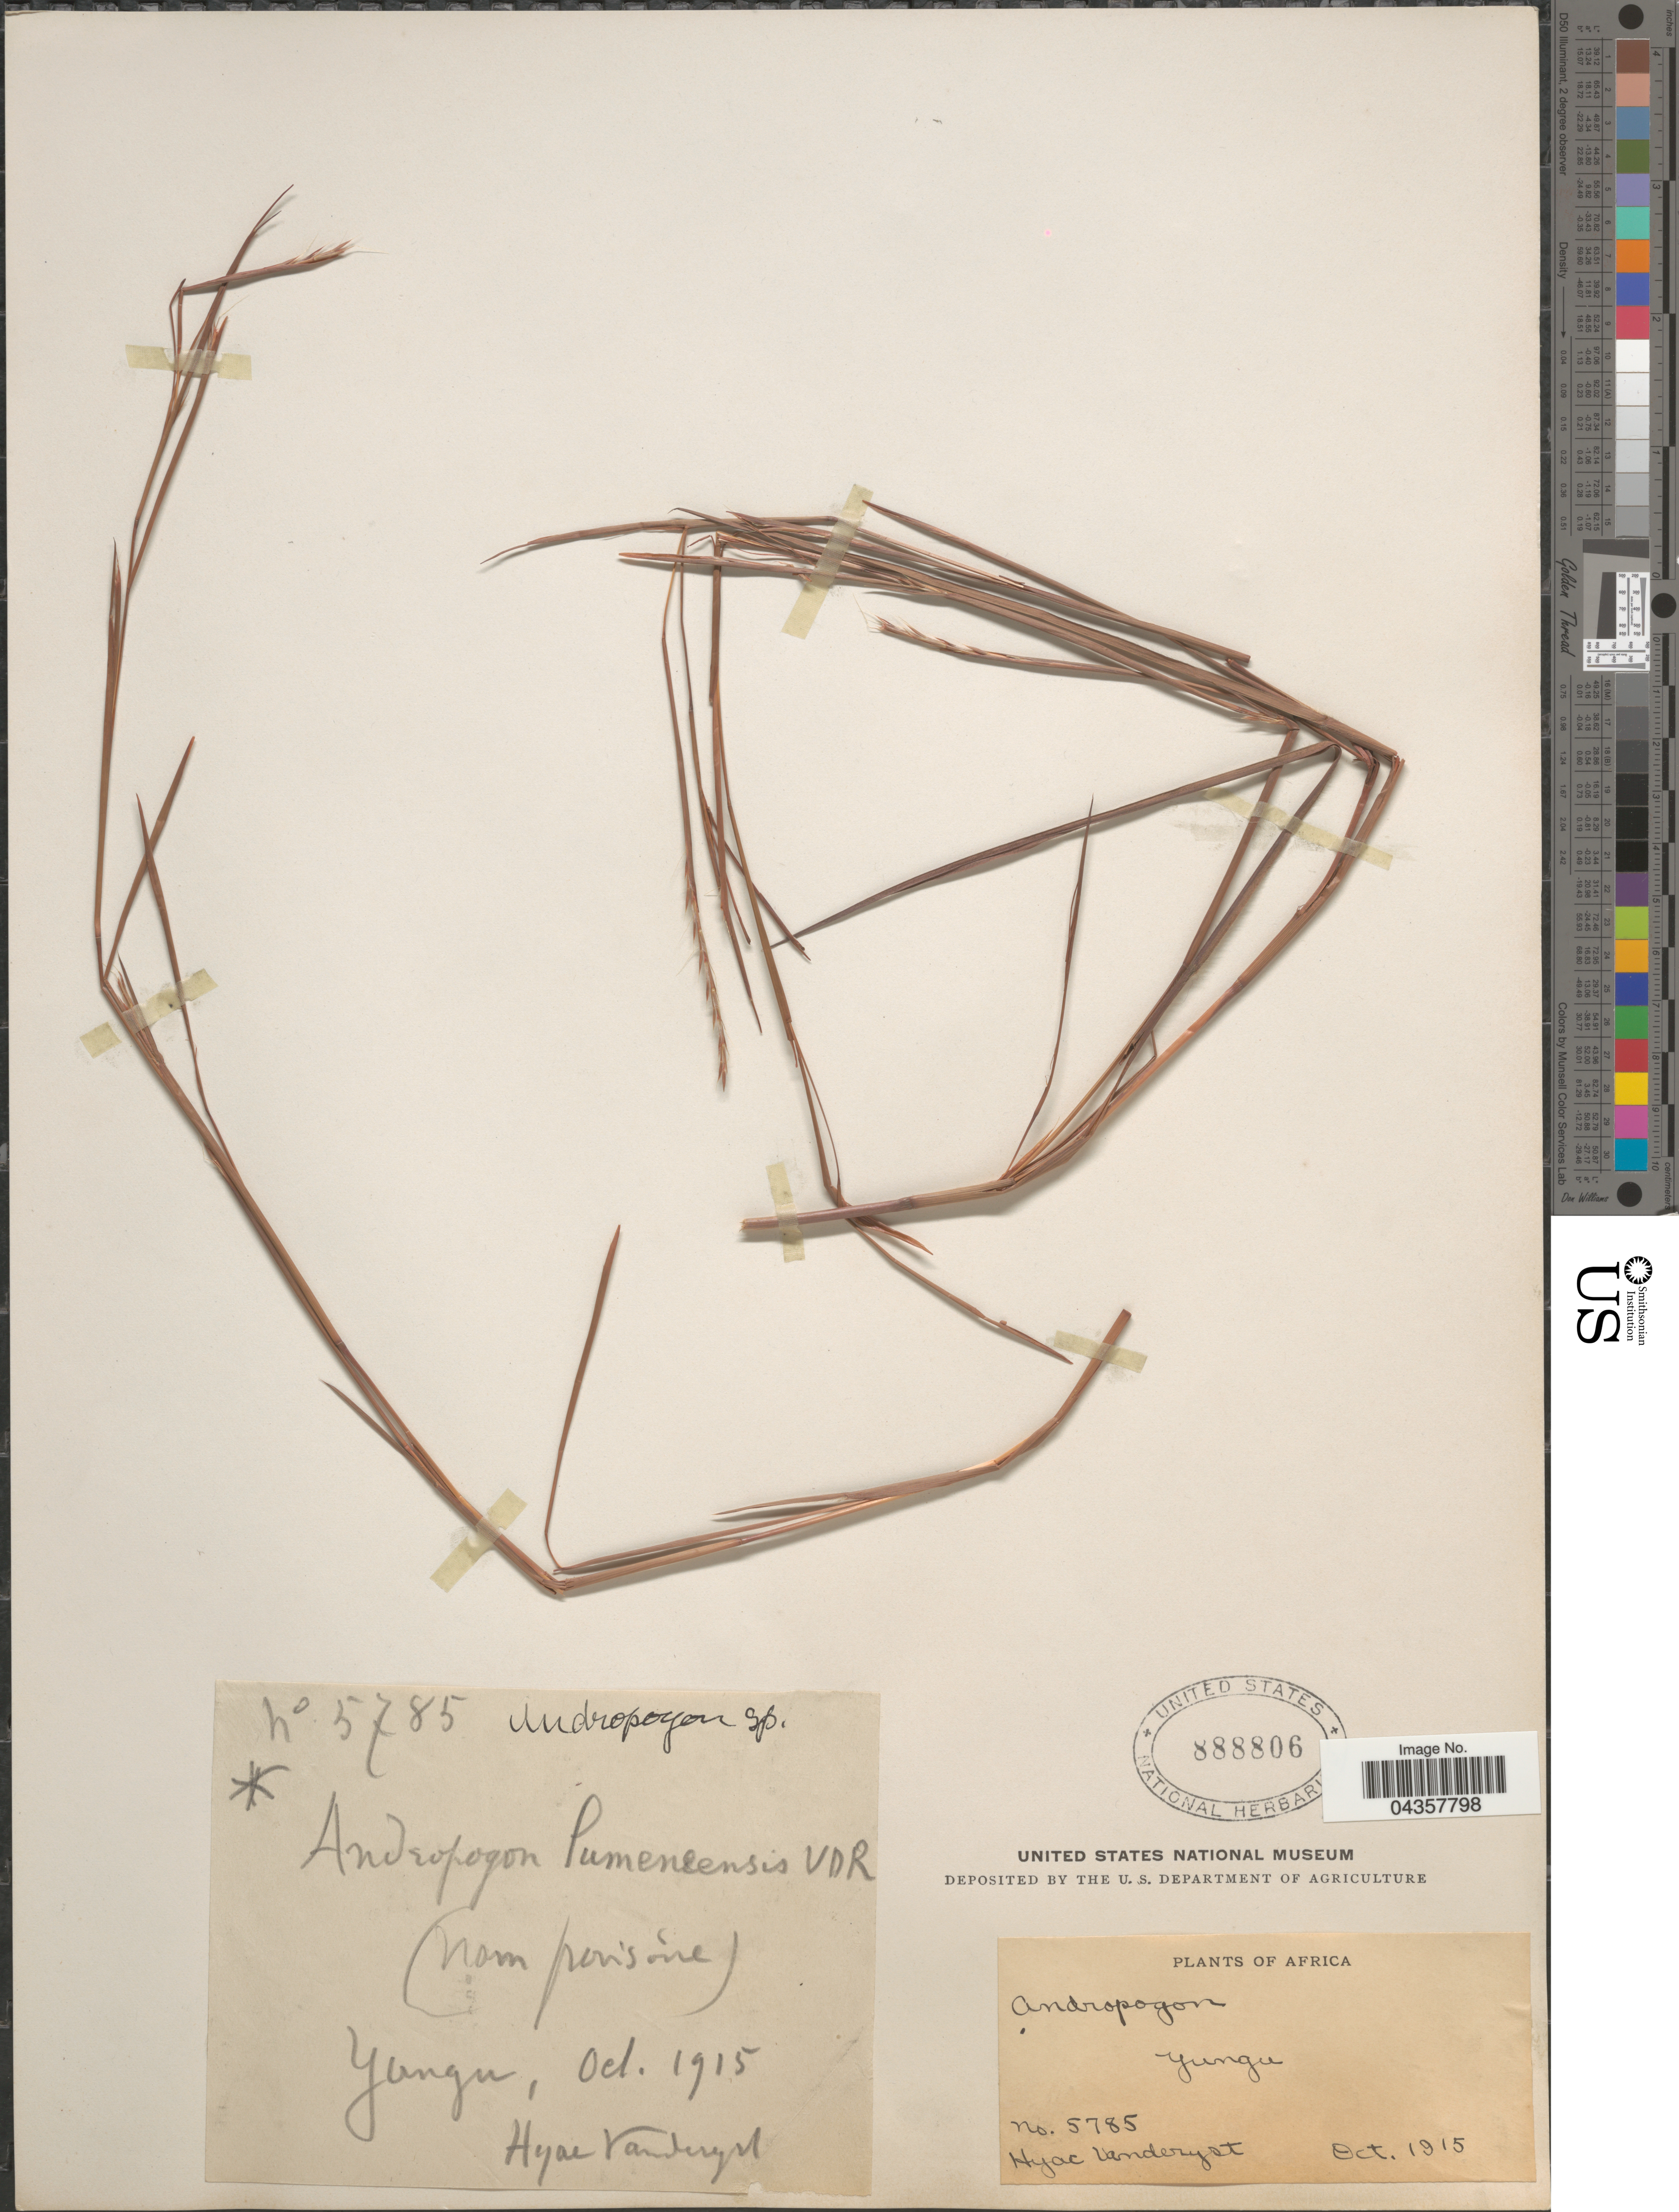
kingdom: Plantae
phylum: Tracheophyta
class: Liliopsida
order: Poales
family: Poaceae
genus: Schizachyrium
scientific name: Schizachyrium sanguineum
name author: (Retz.) Alston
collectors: H. J. R. Vanderyst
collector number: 5785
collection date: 1915-10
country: Congo, Democratic Republic of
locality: Africa. Yungu.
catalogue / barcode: US 888806